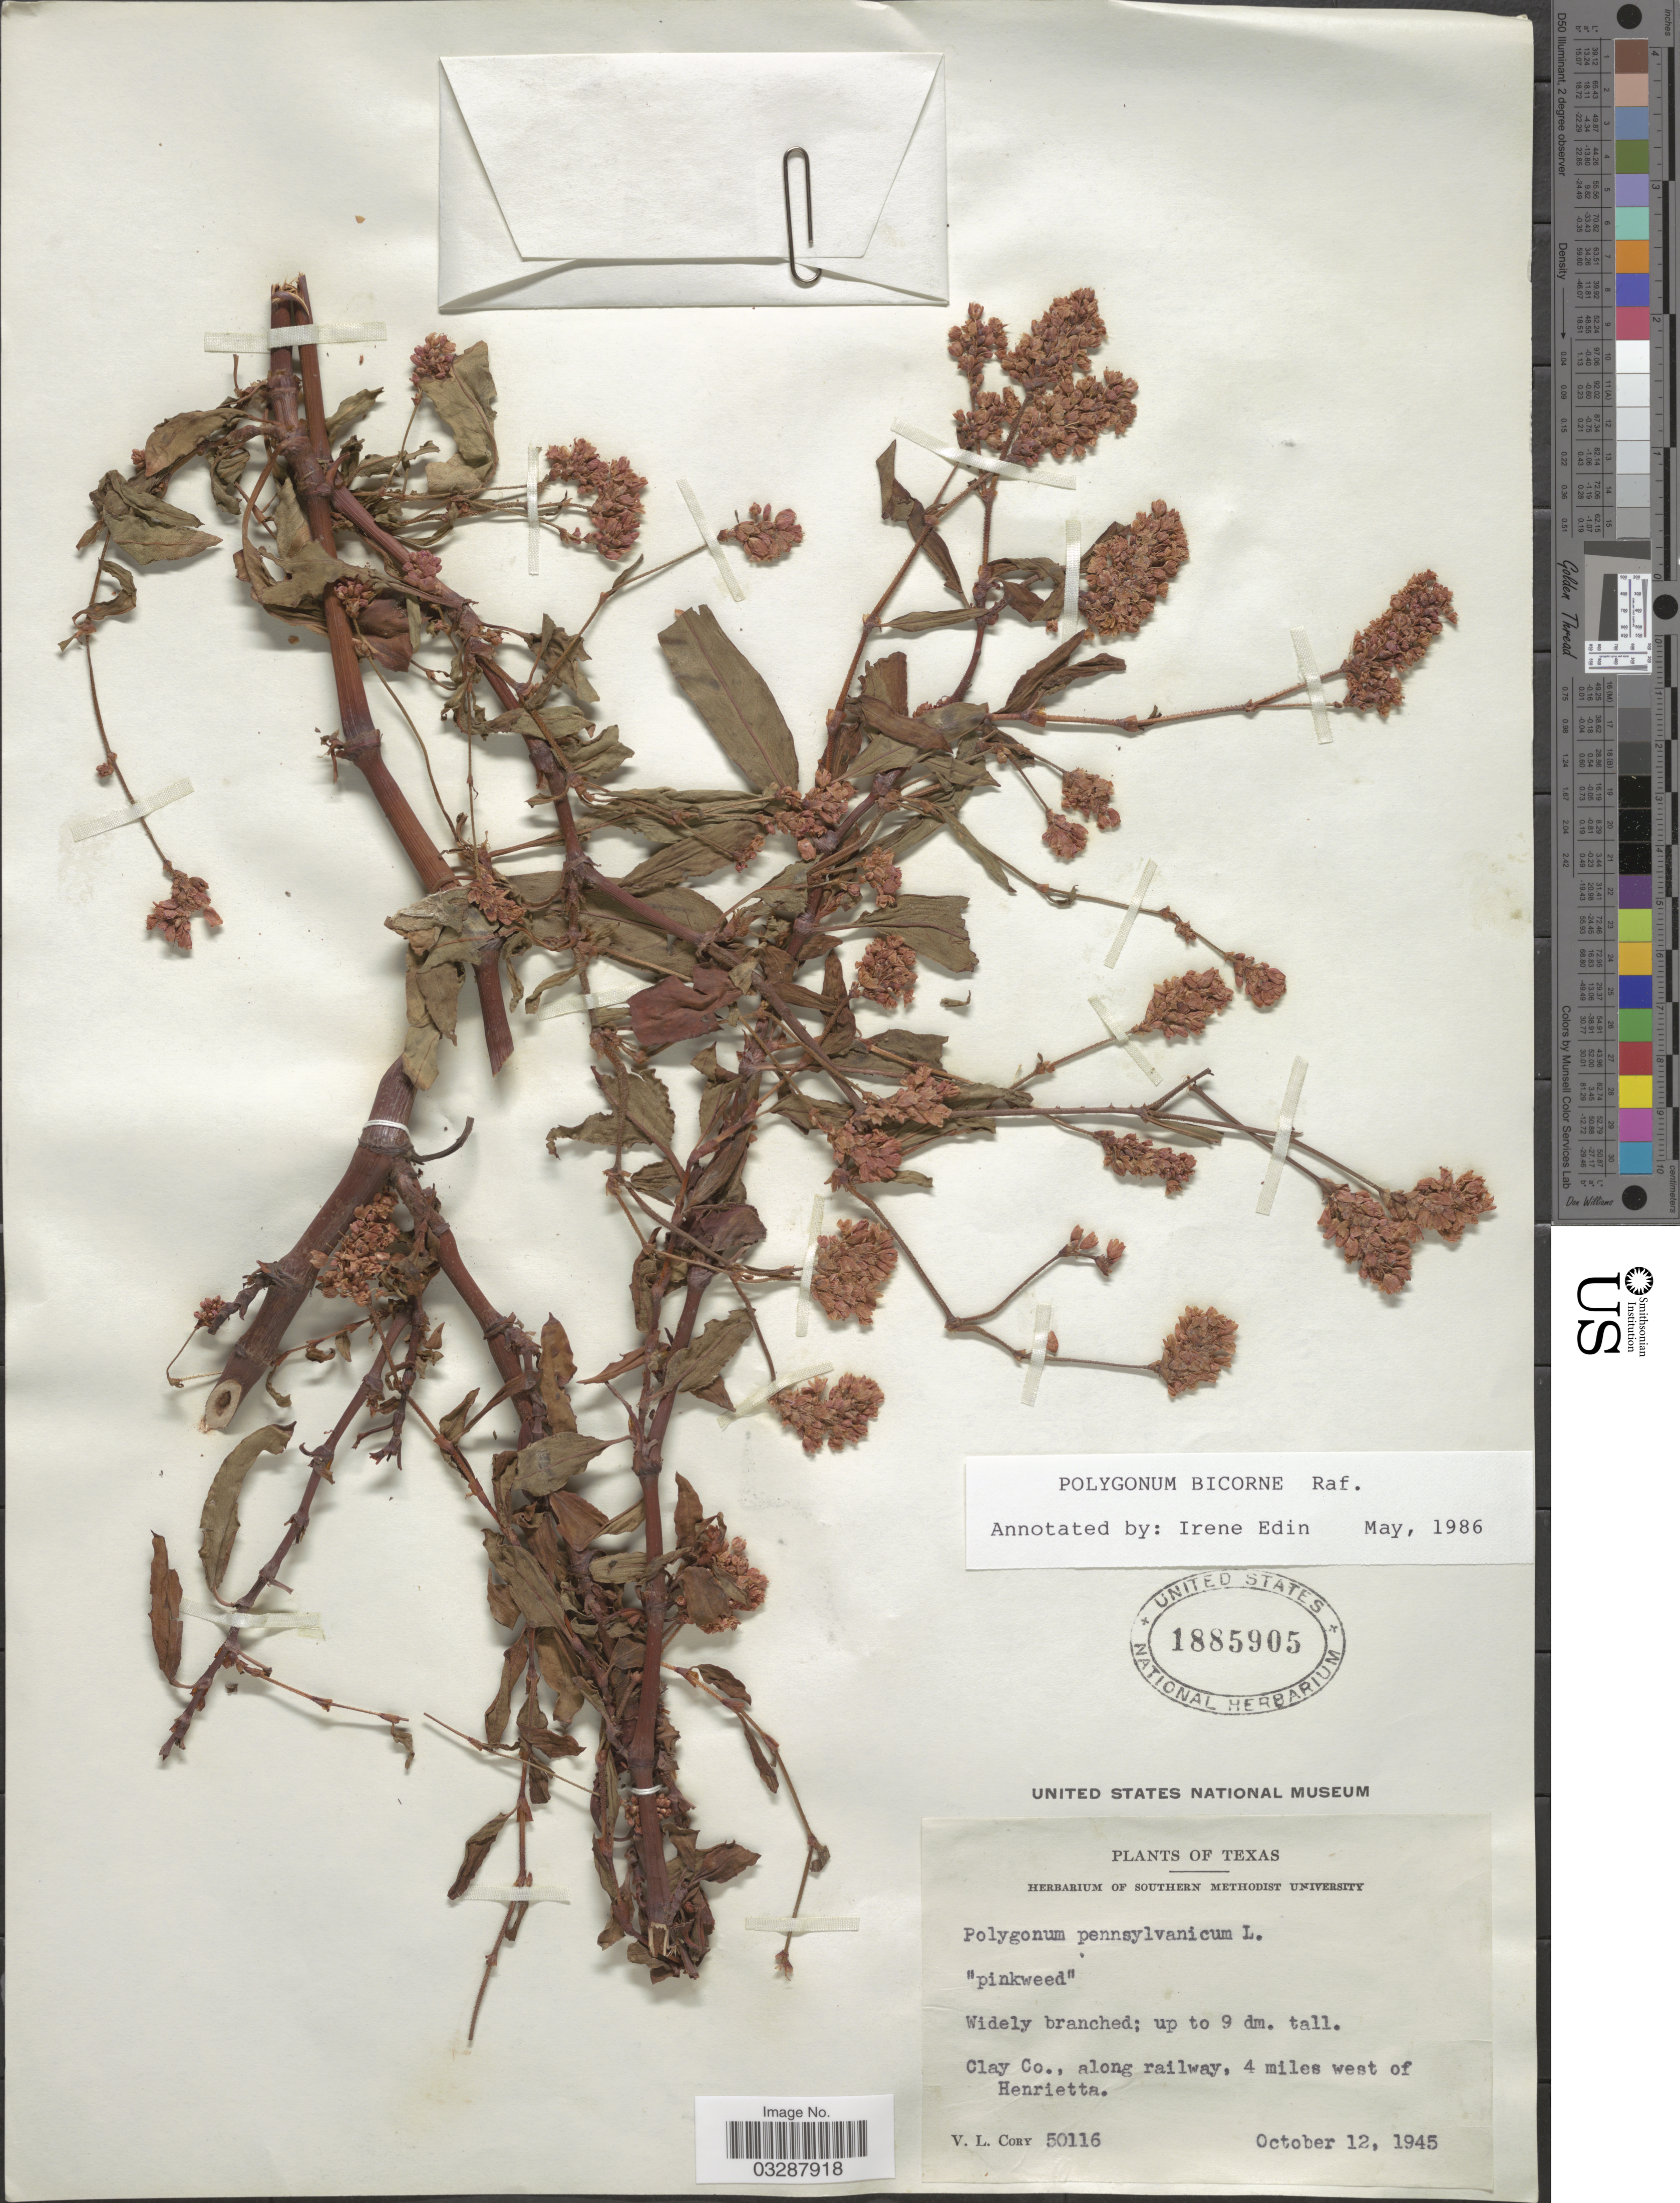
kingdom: Plantae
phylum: Tracheophyta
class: Magnoliopsida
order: Caryophyllales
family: Polygonaceae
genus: Persicaria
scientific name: Persicaria bicornis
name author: (Raf.) Nieuwl.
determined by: Atha, D. E.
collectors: V. Cory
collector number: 50116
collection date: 1945-10-12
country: United States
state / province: Texas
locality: Clay Co., along railway, 4 miles west of Henrietta.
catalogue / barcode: US 1885905